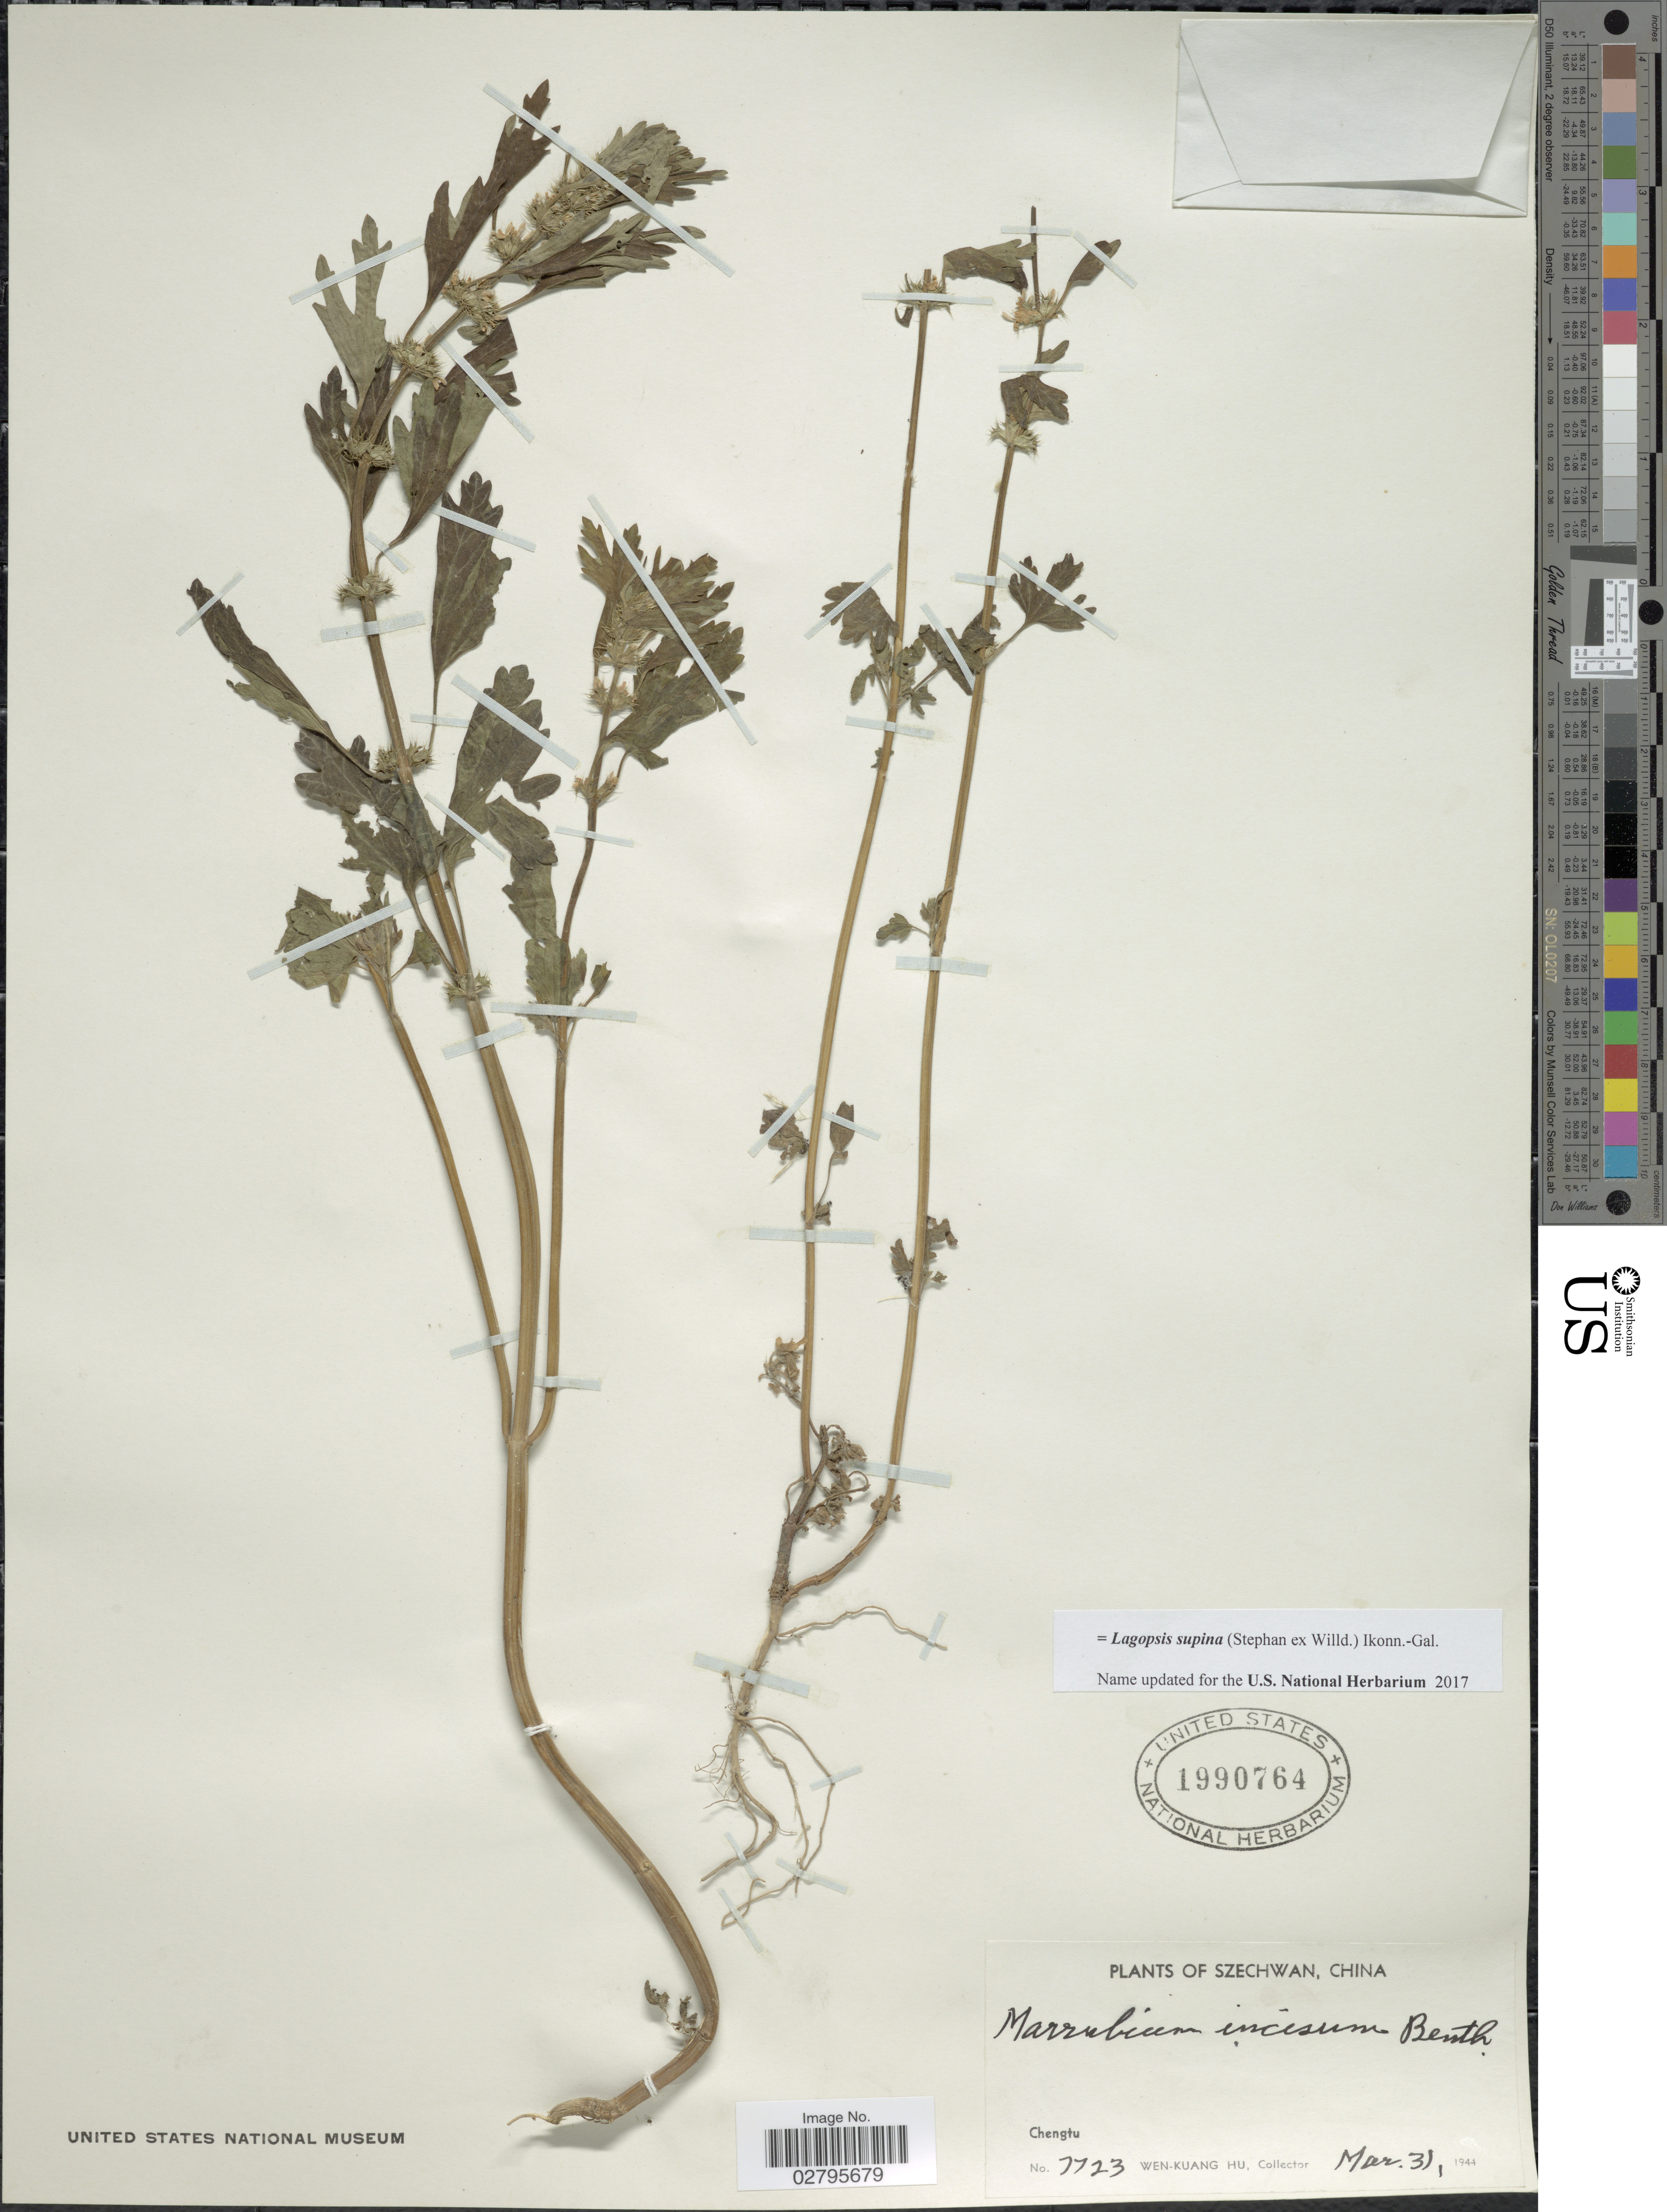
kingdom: Plantae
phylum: Tracheophyta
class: Magnoliopsida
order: Lamiales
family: Lamiaceae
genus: Lagopsis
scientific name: Lagopsis supina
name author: (Steph. ex Willd.) Ikonn.-Gal.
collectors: W. K. Hu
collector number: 7723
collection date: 1944-03-31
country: China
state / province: Sichuan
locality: Szechwan, Chengtu.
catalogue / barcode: US 1990764